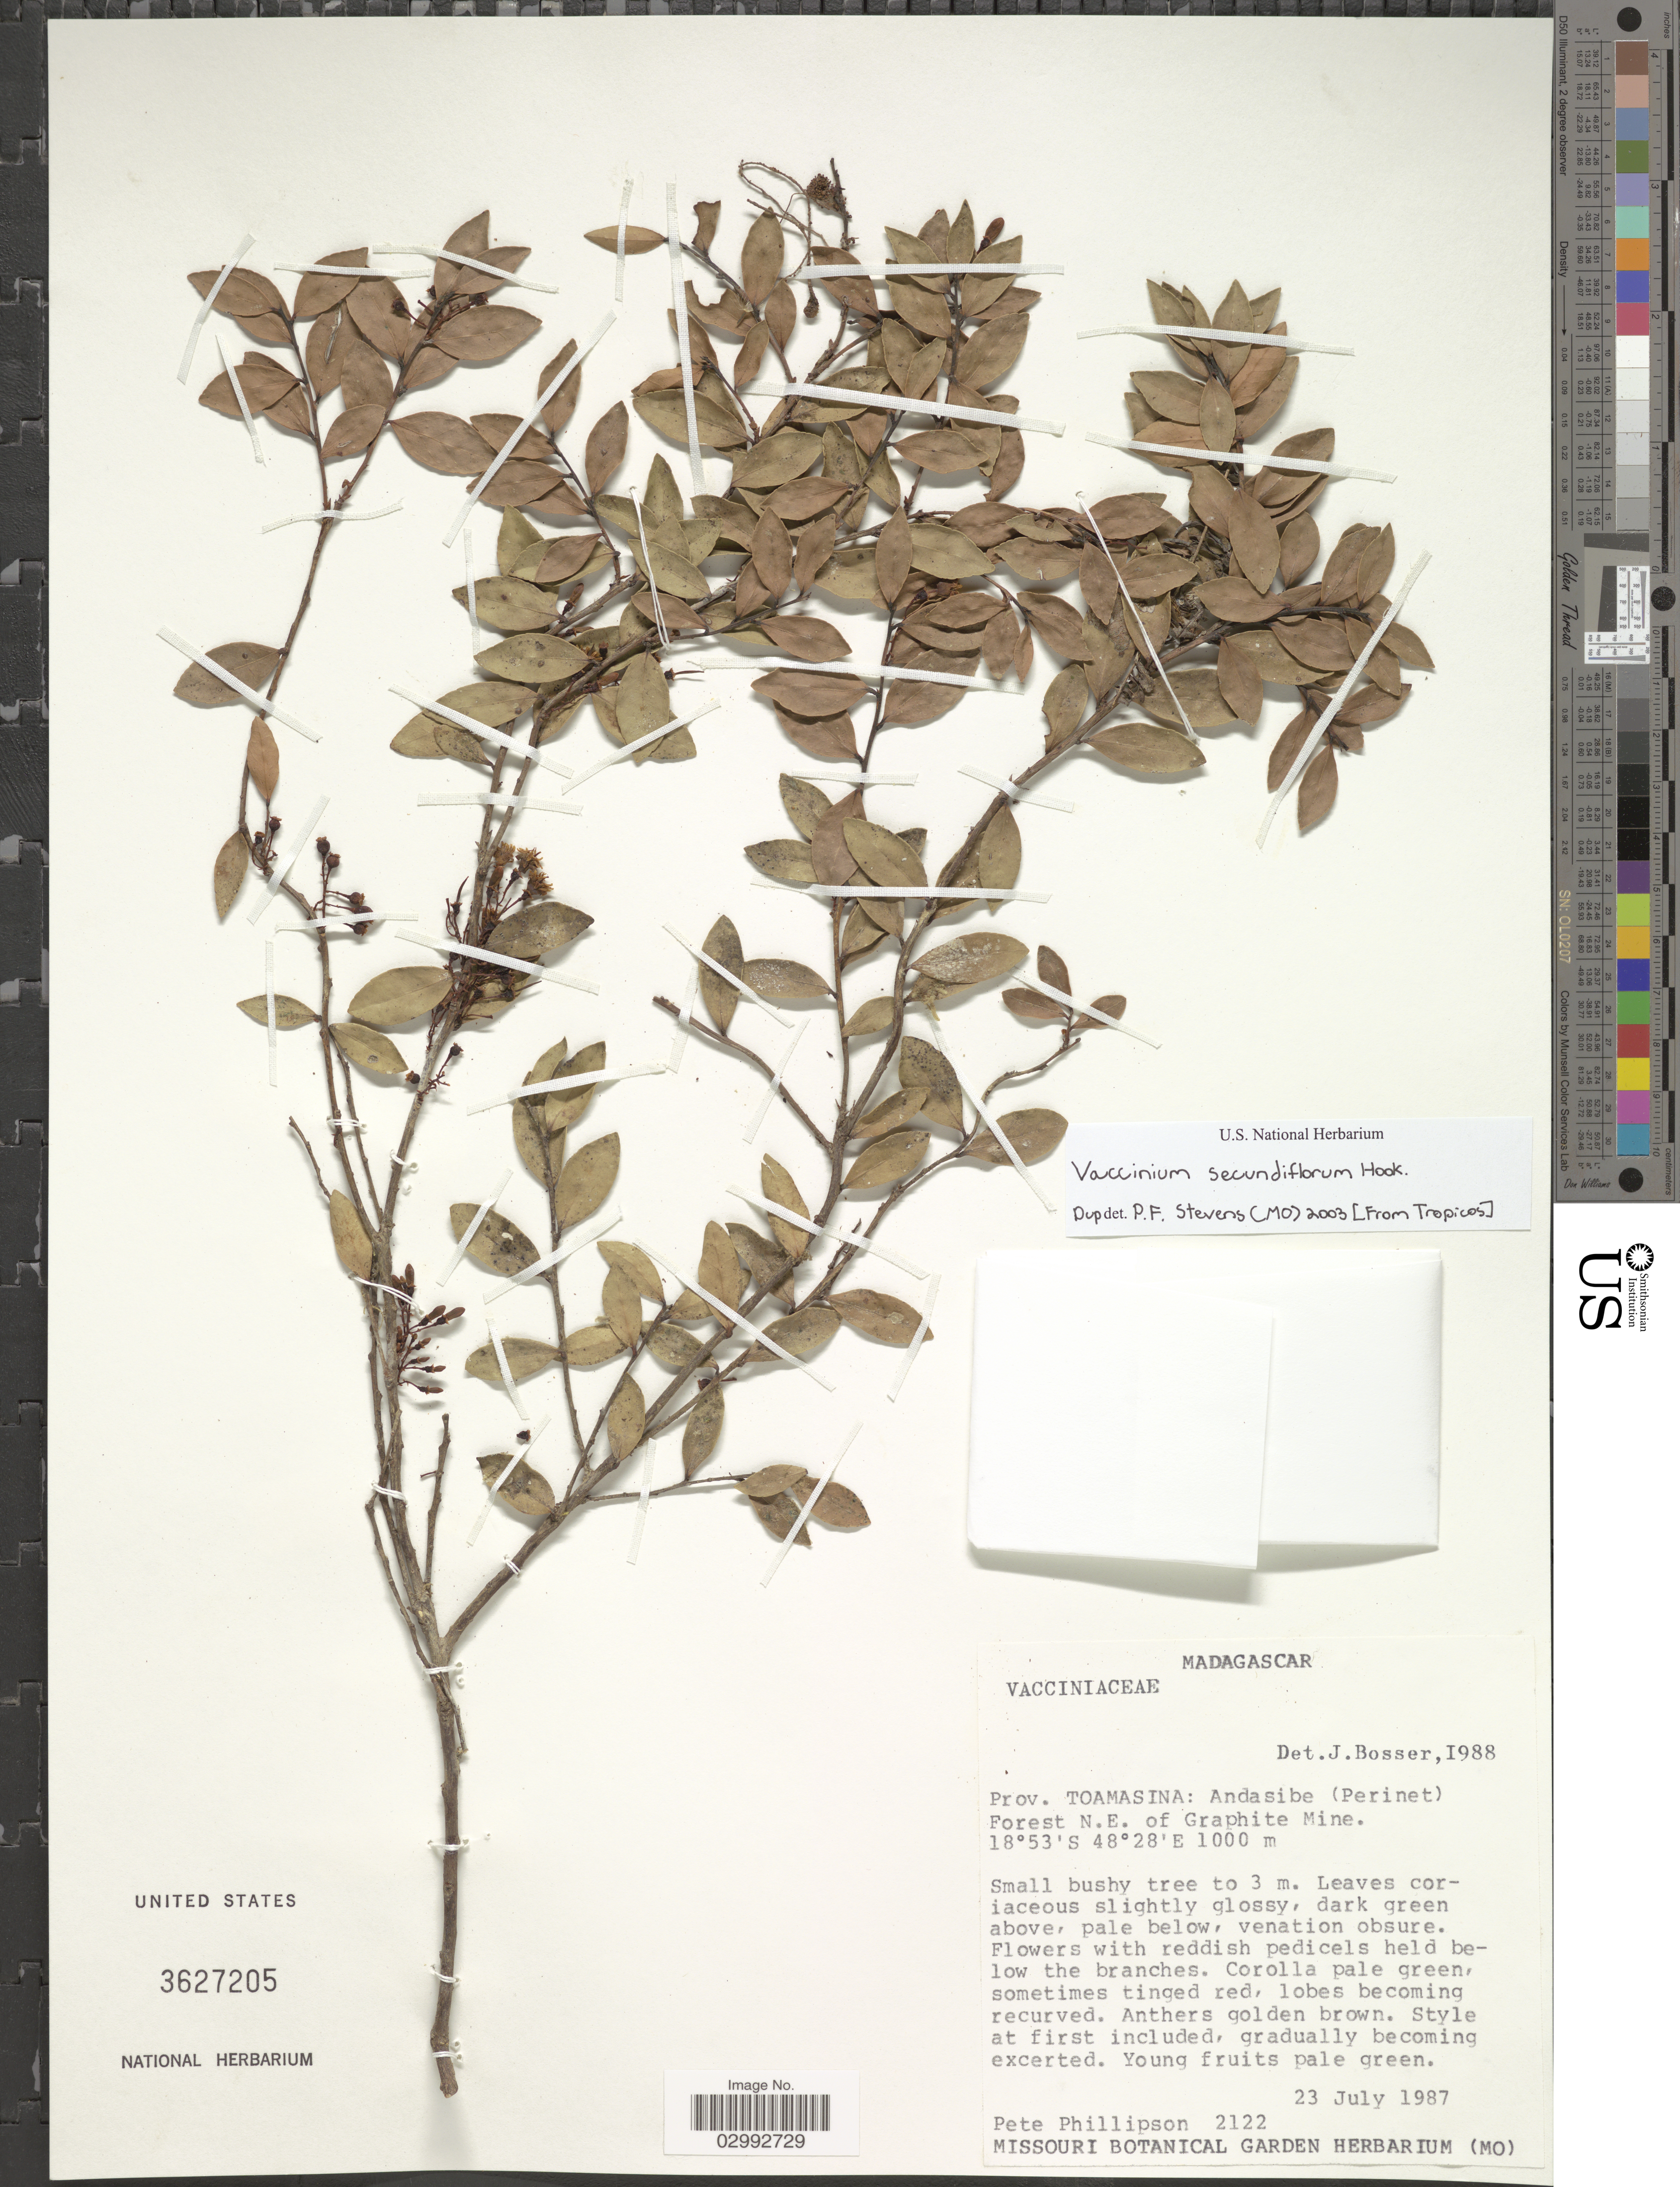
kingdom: Plantae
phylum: Tracheophyta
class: Magnoliopsida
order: Ericales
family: Ericaceae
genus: Vaccinium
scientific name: Vaccinium secundiflorum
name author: Hook.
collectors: P. B. Phillipson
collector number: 2122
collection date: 1987-07-23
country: Madagascar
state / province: Alaotra Mangoro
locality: Andasibe (Perinet) Forest N.E. of Graphite Mine.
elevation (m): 1000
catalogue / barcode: US 3627205